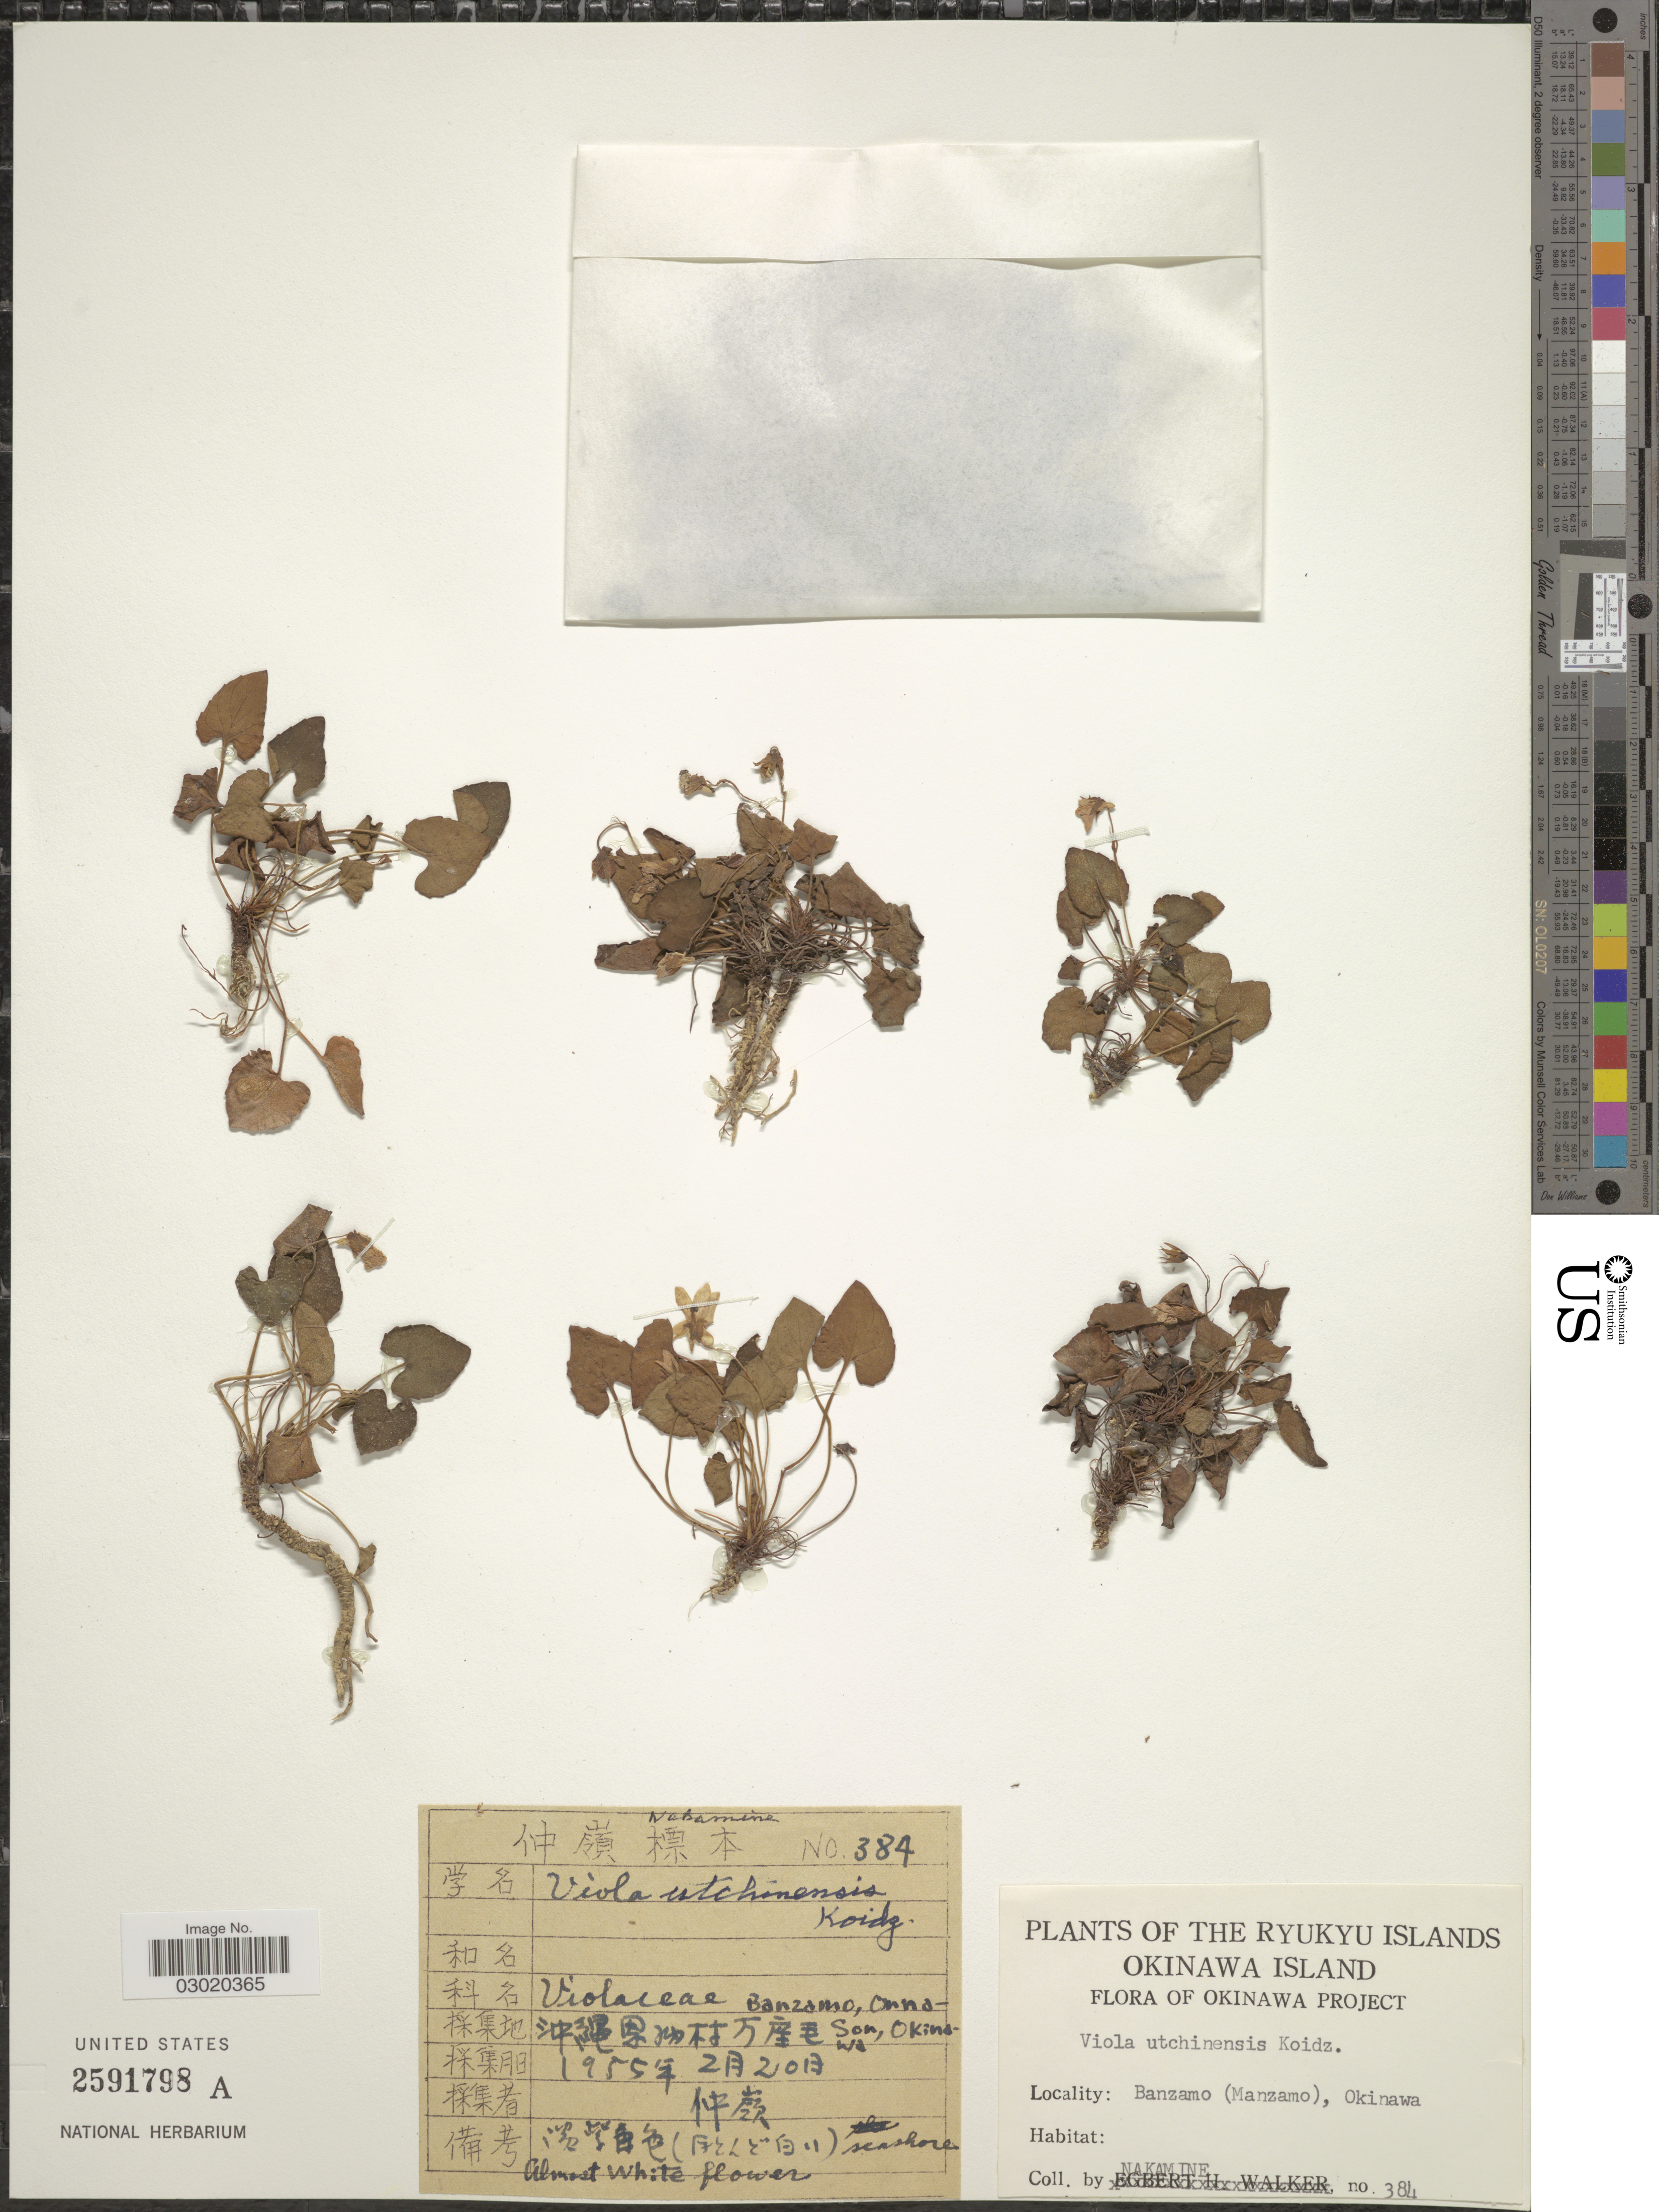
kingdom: Plantae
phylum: Tracheophyta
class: Magnoliopsida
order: Malpighiales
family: Violaceae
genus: Viola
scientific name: Viola utchinensis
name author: Koidz.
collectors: Nakamine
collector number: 384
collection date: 1955-02-20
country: Japan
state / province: Okinawa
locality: Ryukyu Islands. Okinawa Island. Banzamo (Manzamo), Okinawa. Okinawa project.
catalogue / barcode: US 2591798A